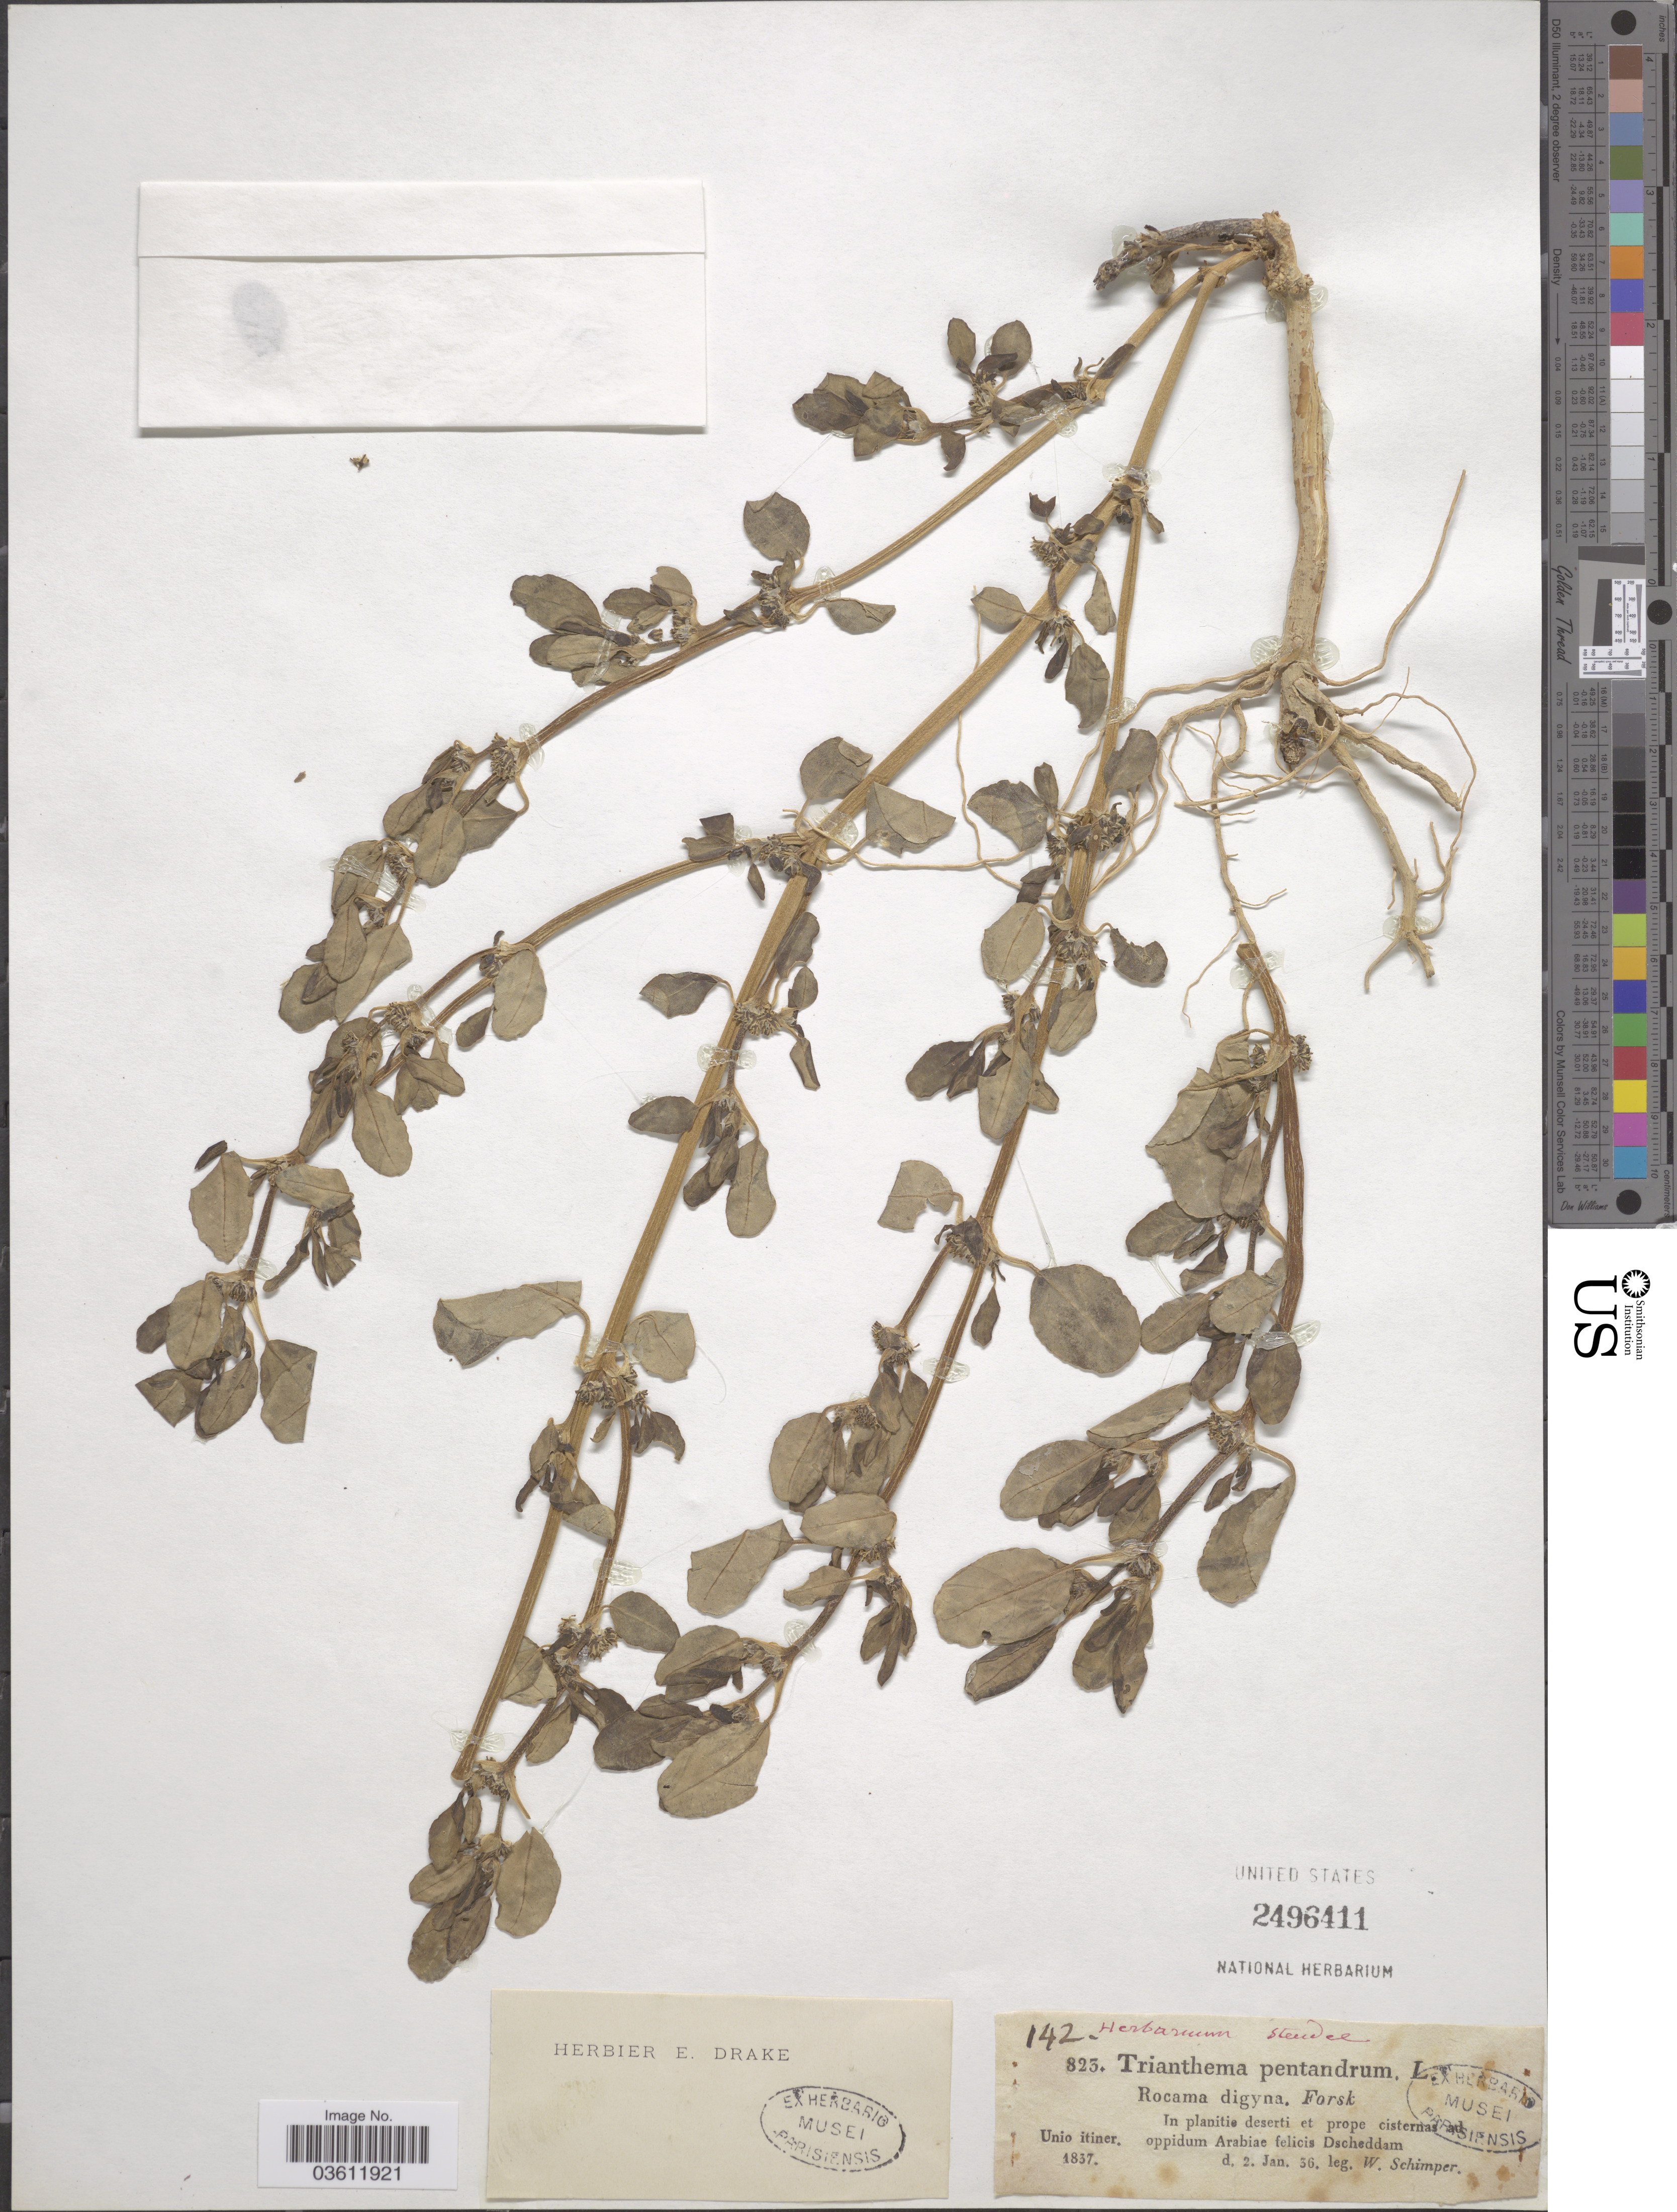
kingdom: Plantae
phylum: Tracheophyta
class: Magnoliopsida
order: Caryophyllales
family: Aizoaceae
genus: Zaleya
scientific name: Zaleya pentandra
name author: (L.) C. Jeffrey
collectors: W. Schimper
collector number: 142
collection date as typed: Transcribed d/m/y: 2/1/36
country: Saudi Arabia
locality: In planitie deserti et prope cisternas ad oppidum Arabiae felicis Dscheddam.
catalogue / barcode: US 2496411